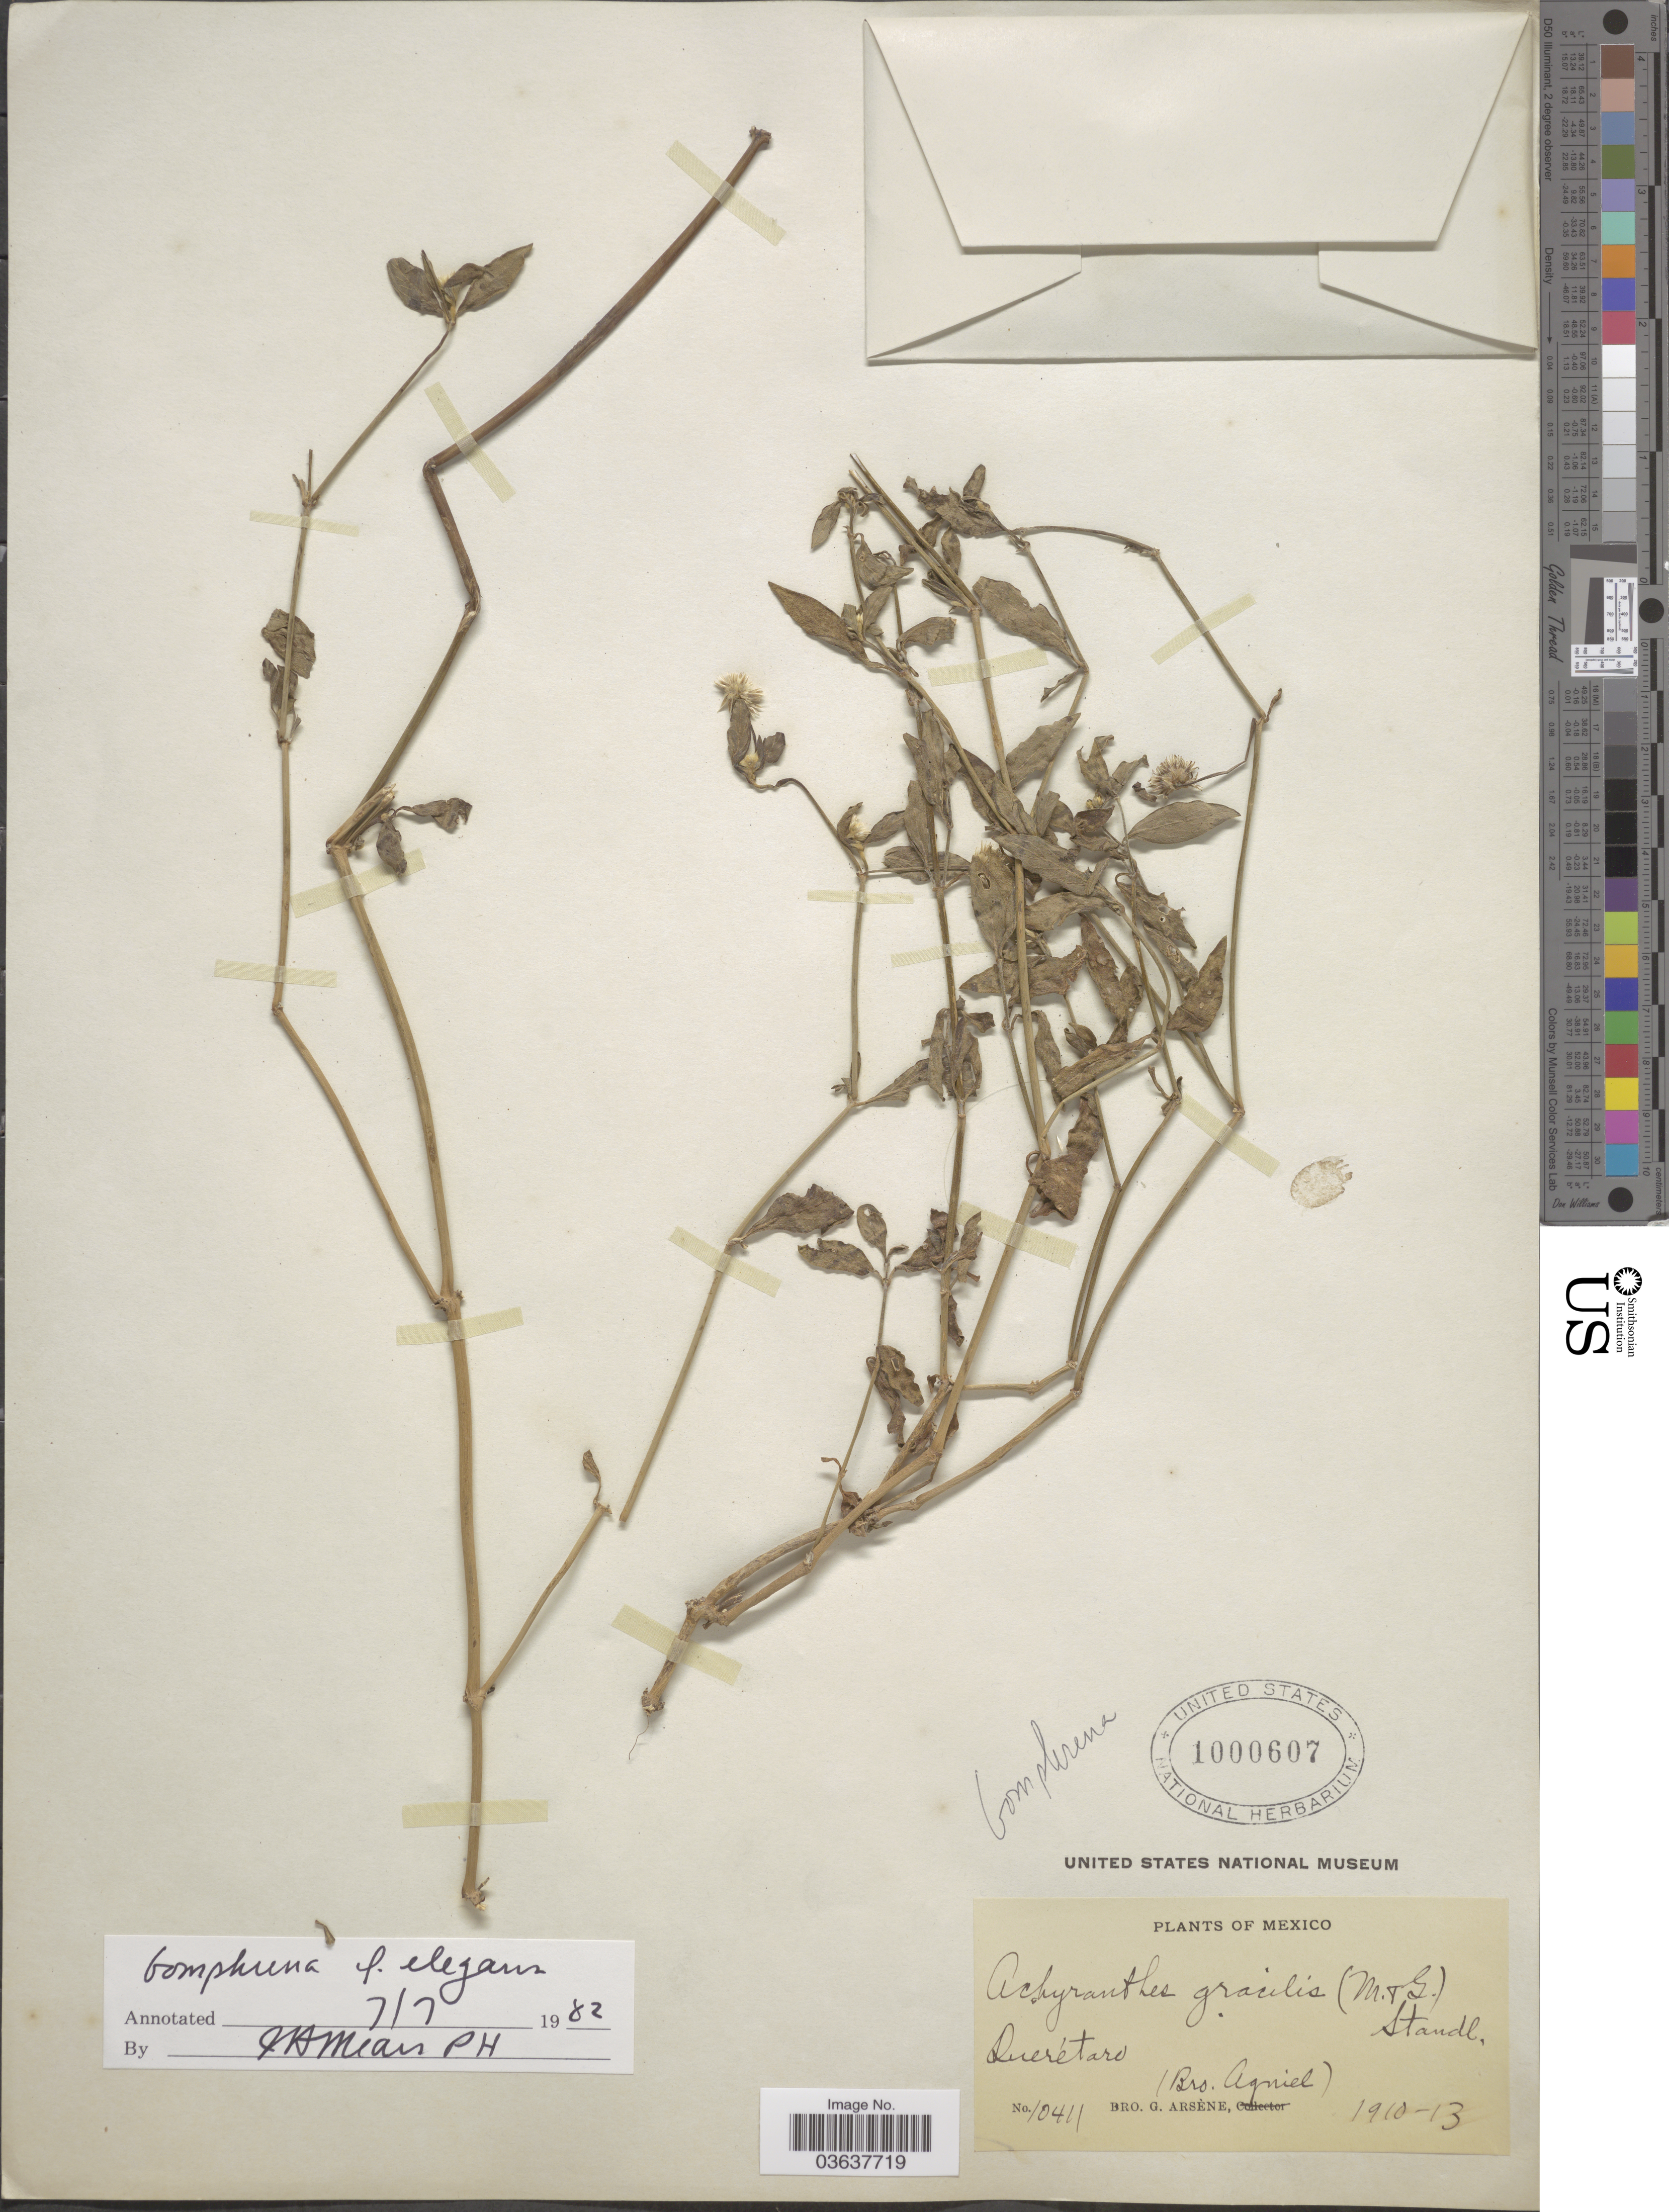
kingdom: Plantae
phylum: Tracheophyta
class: Magnoliopsida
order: Caryophyllales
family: Amaranthaceae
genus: Gomphrena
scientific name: Gomphrena elegans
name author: Mart.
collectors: Bro. G. Arsène & Bro. Agniel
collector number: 10411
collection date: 1910/1913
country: Mexico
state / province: Querétaro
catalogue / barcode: US 1000607